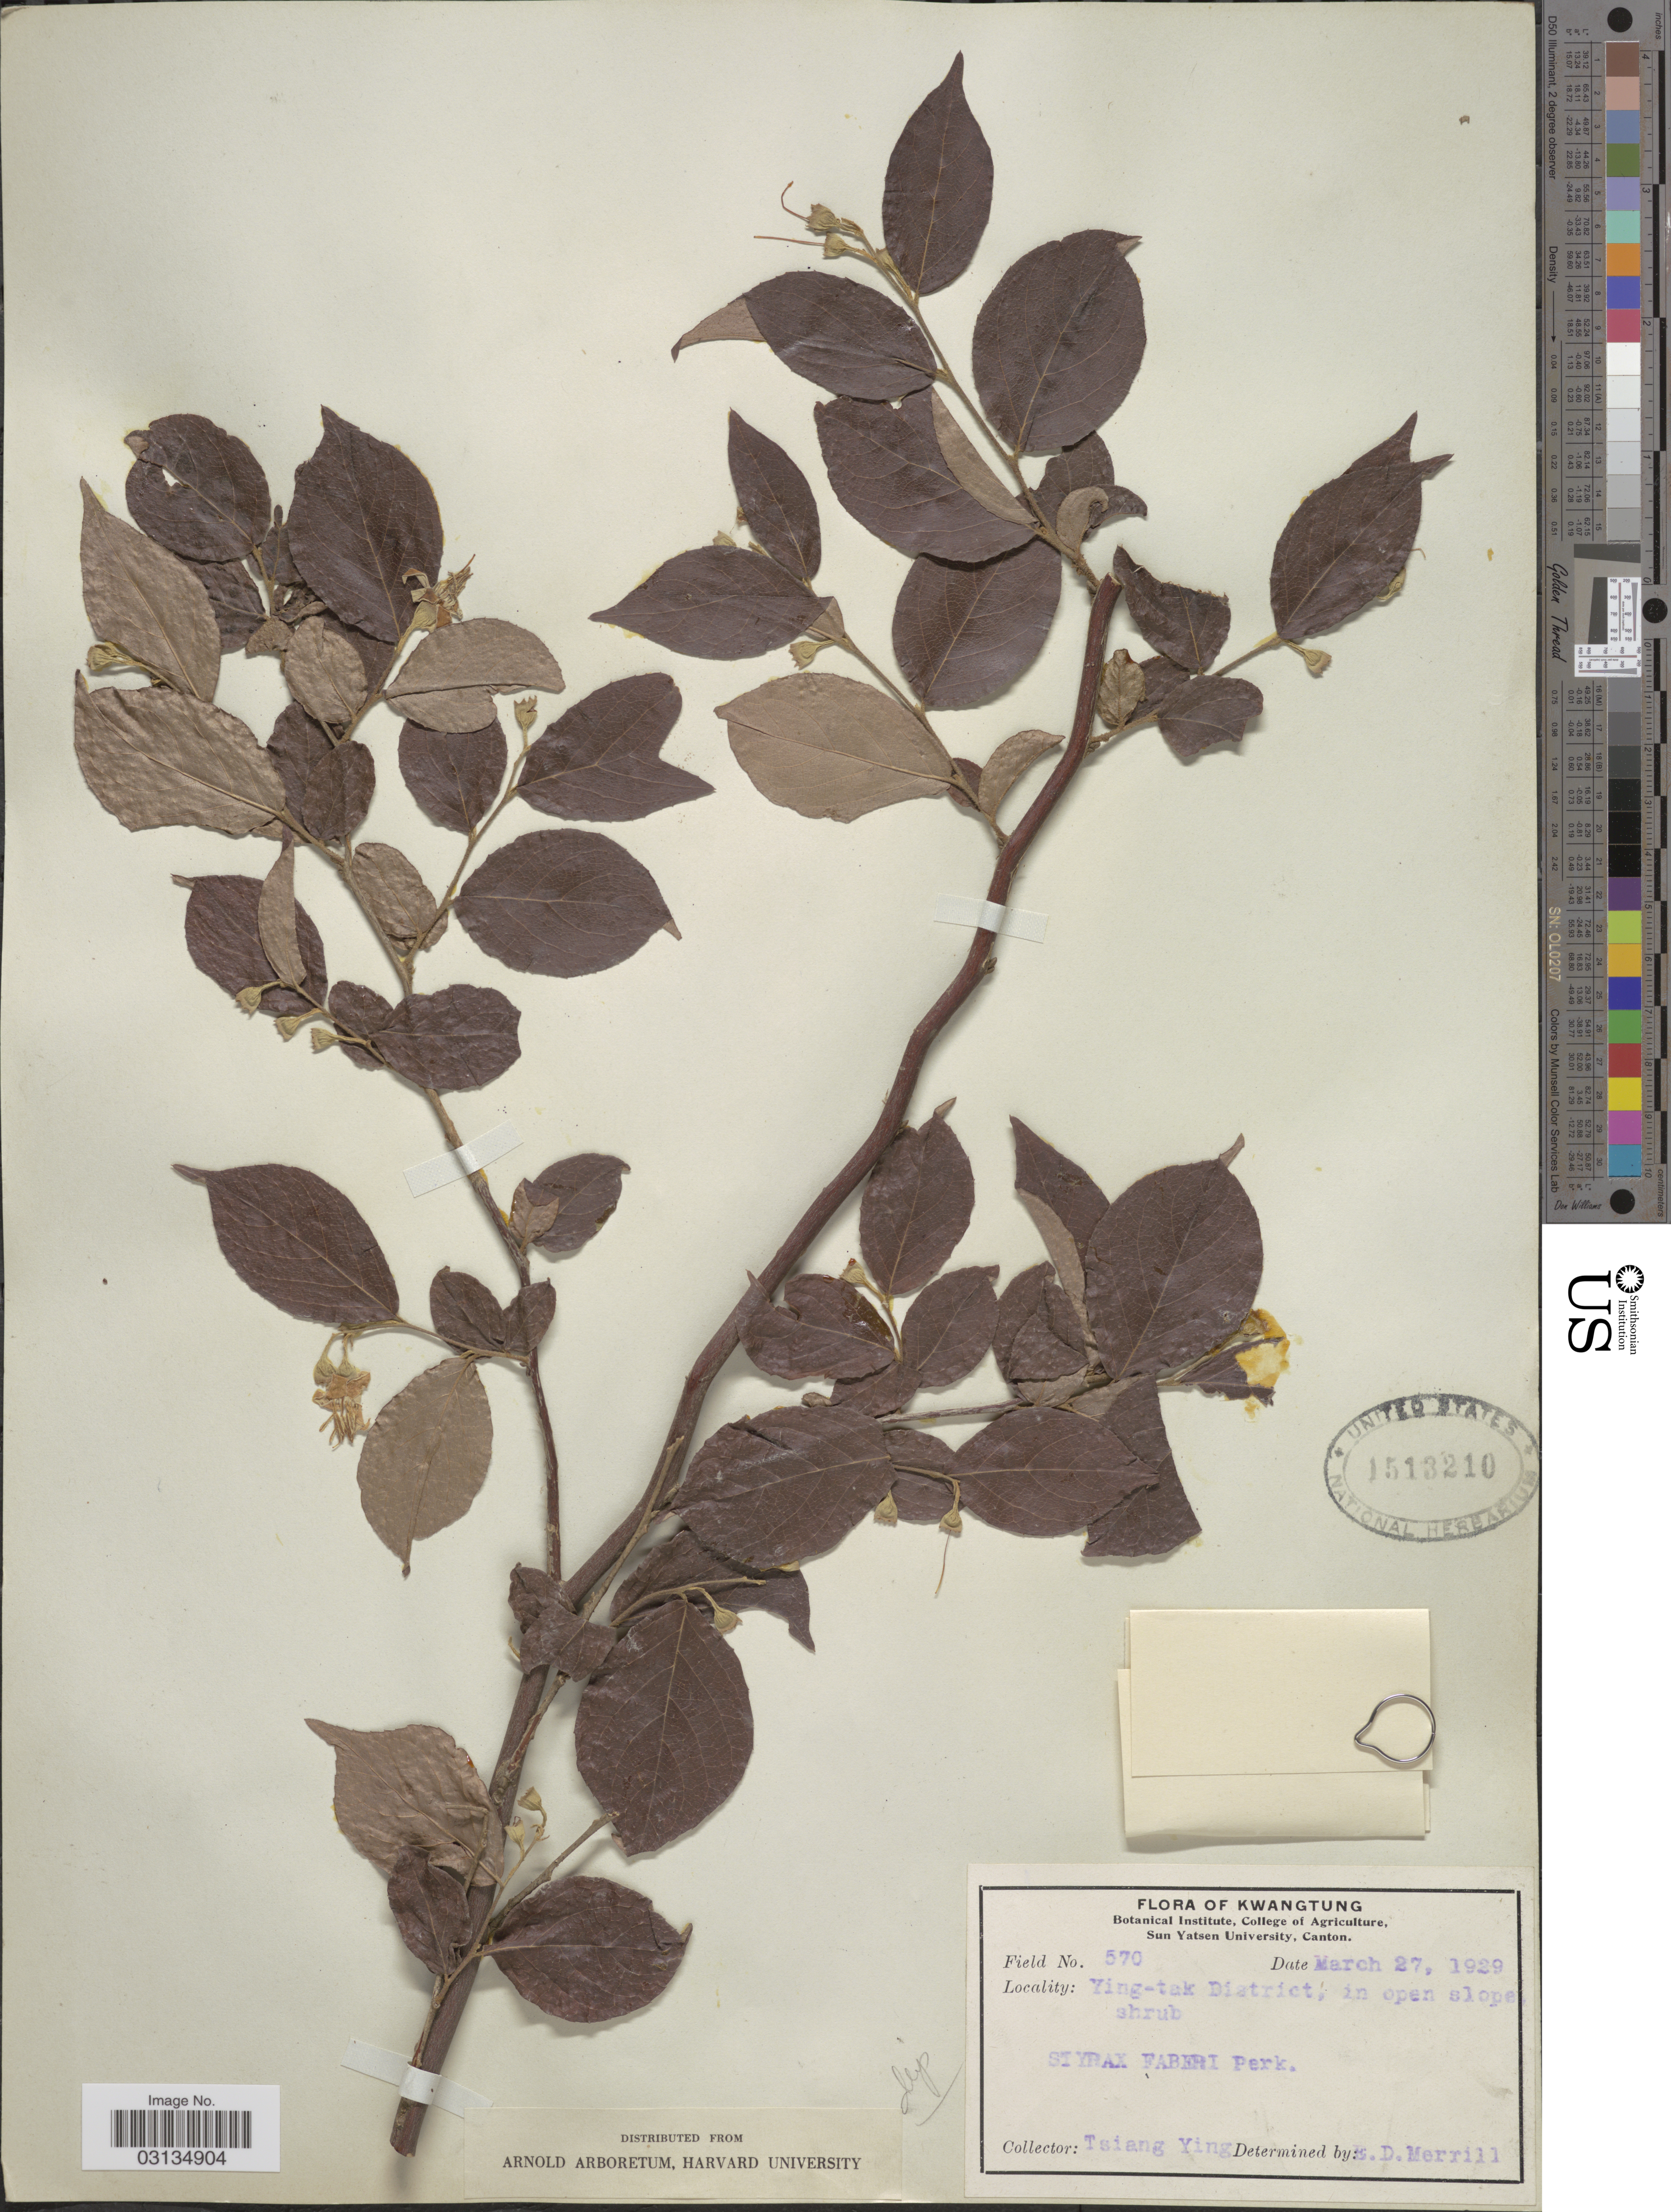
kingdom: Plantae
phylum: Tracheophyta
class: Magnoliopsida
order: Ericales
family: Styracaceae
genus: Styrax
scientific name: Styrax faberi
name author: Perkins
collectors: T. Ying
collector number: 570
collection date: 1929-03-27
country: China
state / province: Guangdong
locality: Kwangtung. Ying-tak District.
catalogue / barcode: US 1513210